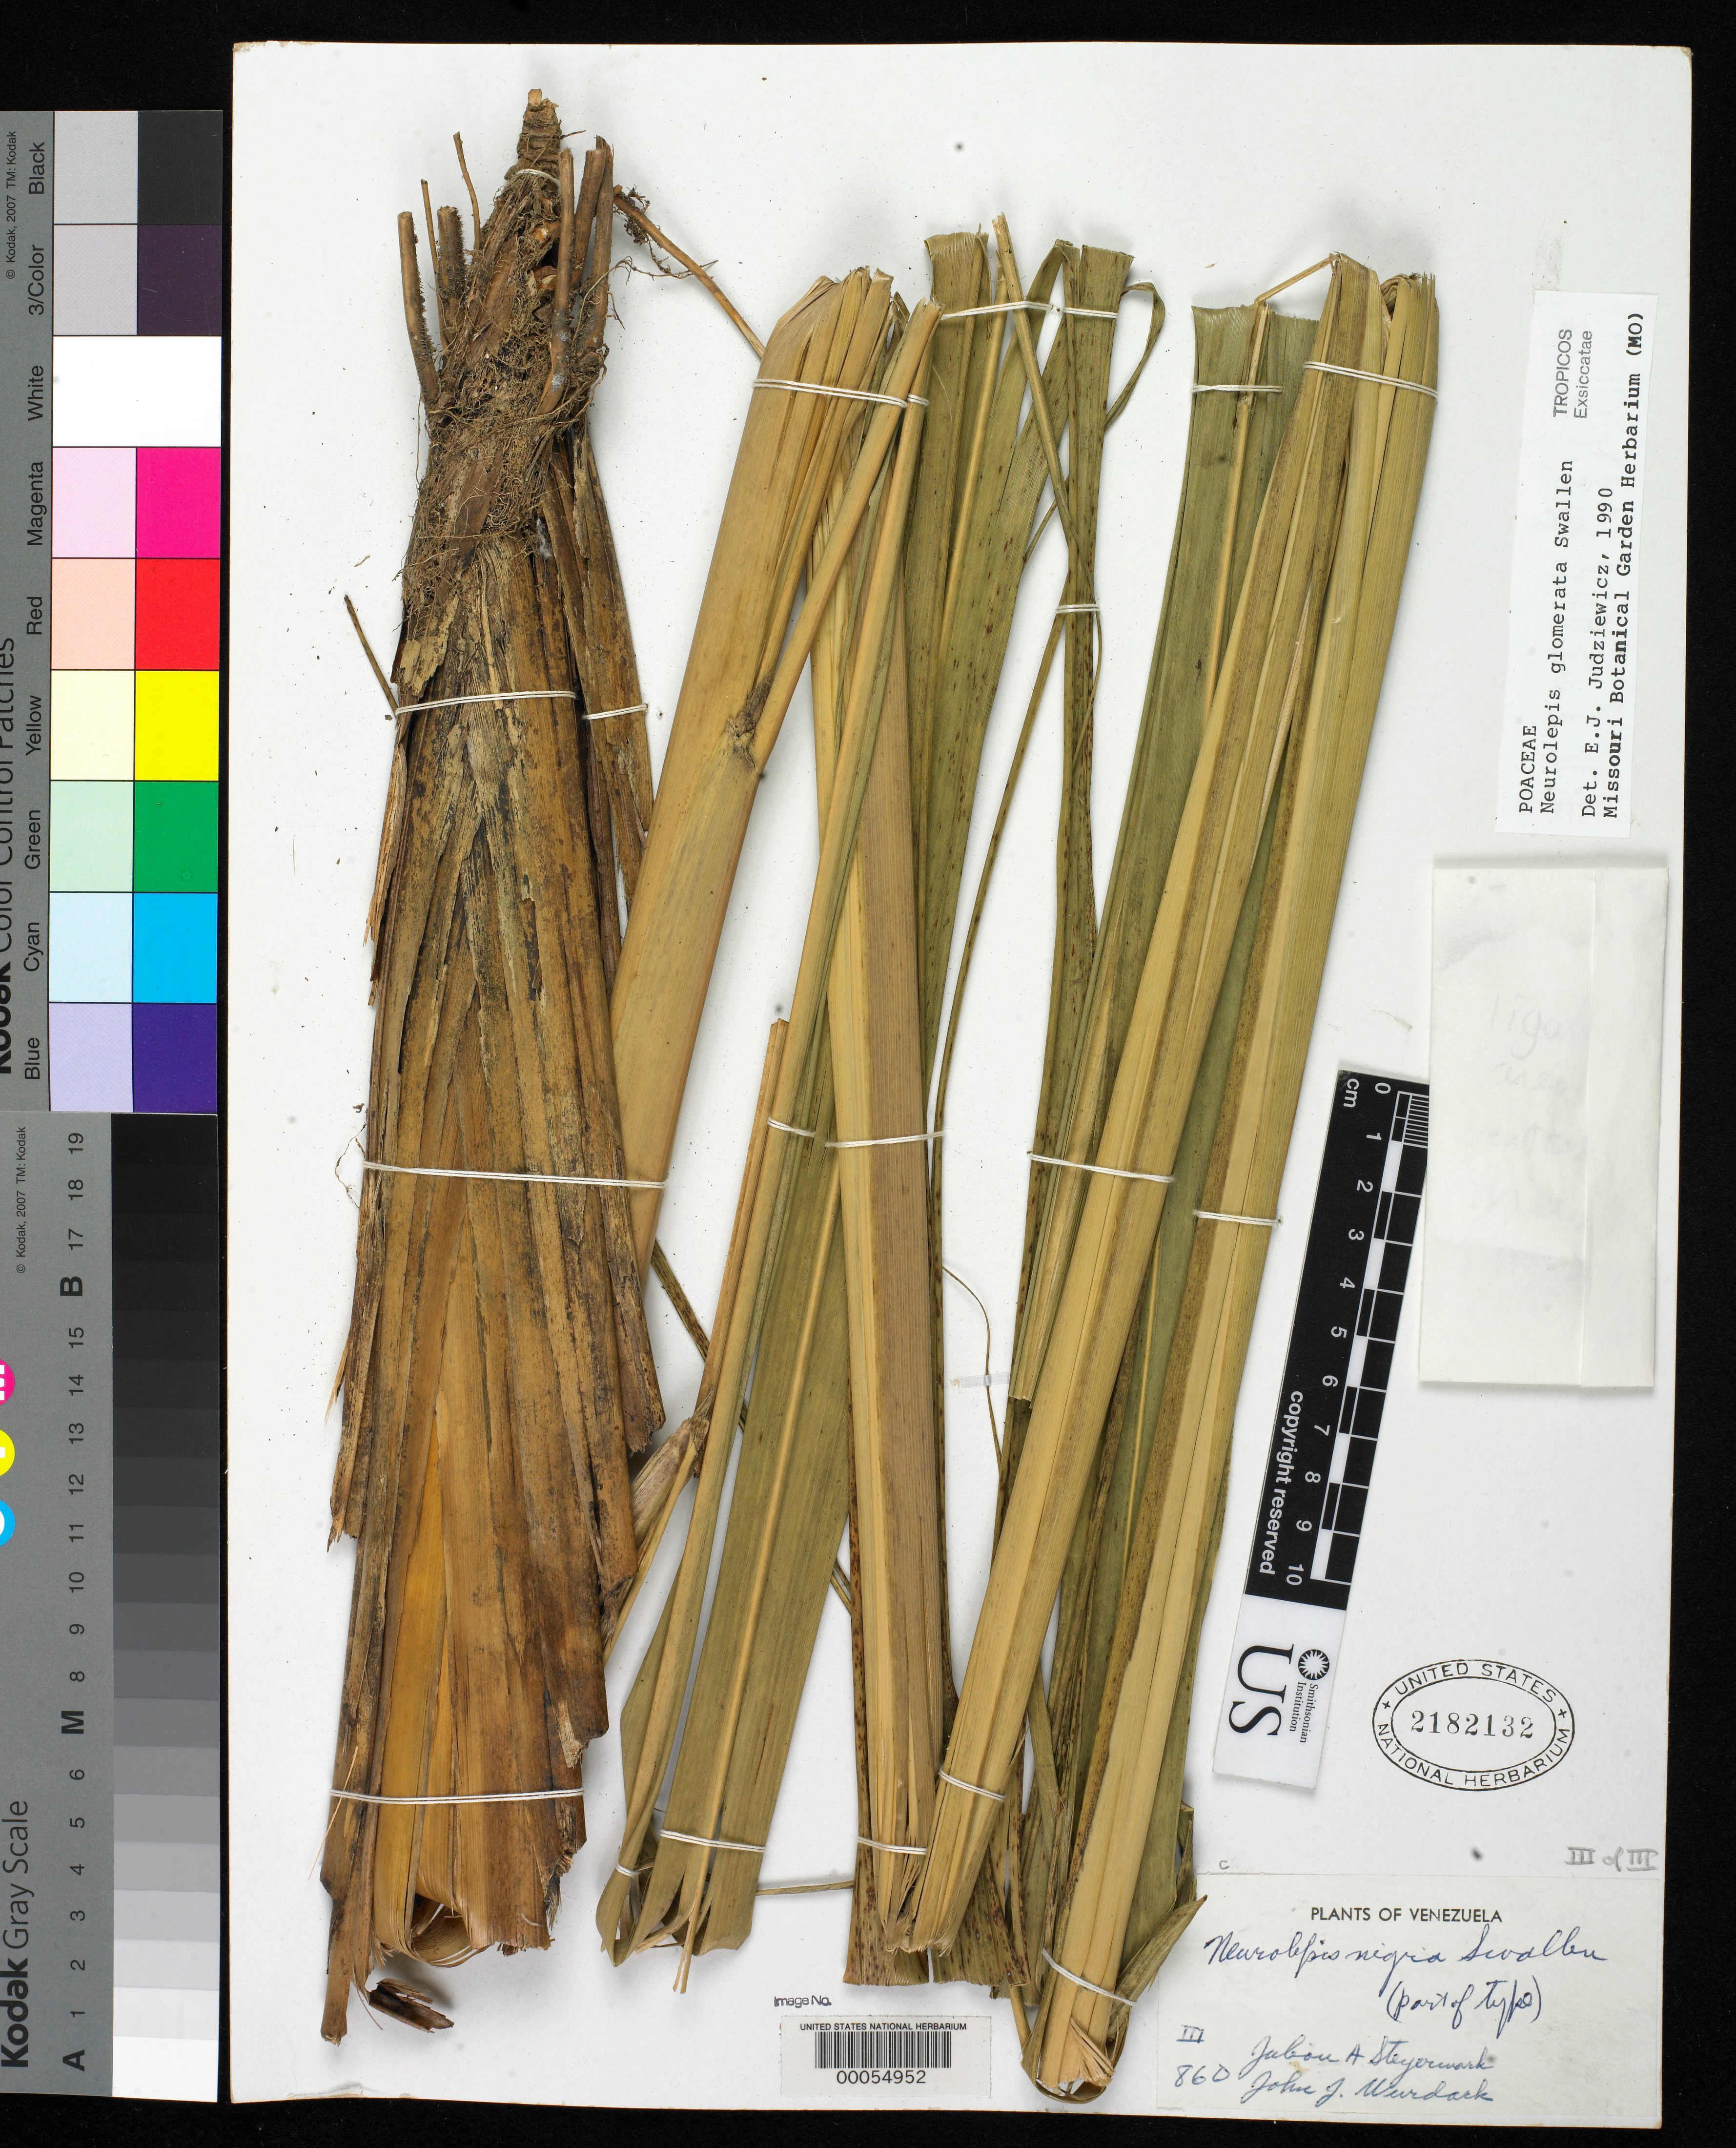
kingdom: Plantae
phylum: Tracheophyta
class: Liliopsida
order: Poales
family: Poaceae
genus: Neurolepis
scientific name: Neurolepis nigra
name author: Swallen in Maguire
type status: Holotype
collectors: J. Steyermark & J. J. Wurdack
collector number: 860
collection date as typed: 13 Feb 1955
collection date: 1955-02-13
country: Venezuela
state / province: Bolivar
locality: Chimanta Massif, east branch of headwaters of Rio Tirica.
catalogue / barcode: US 2182132